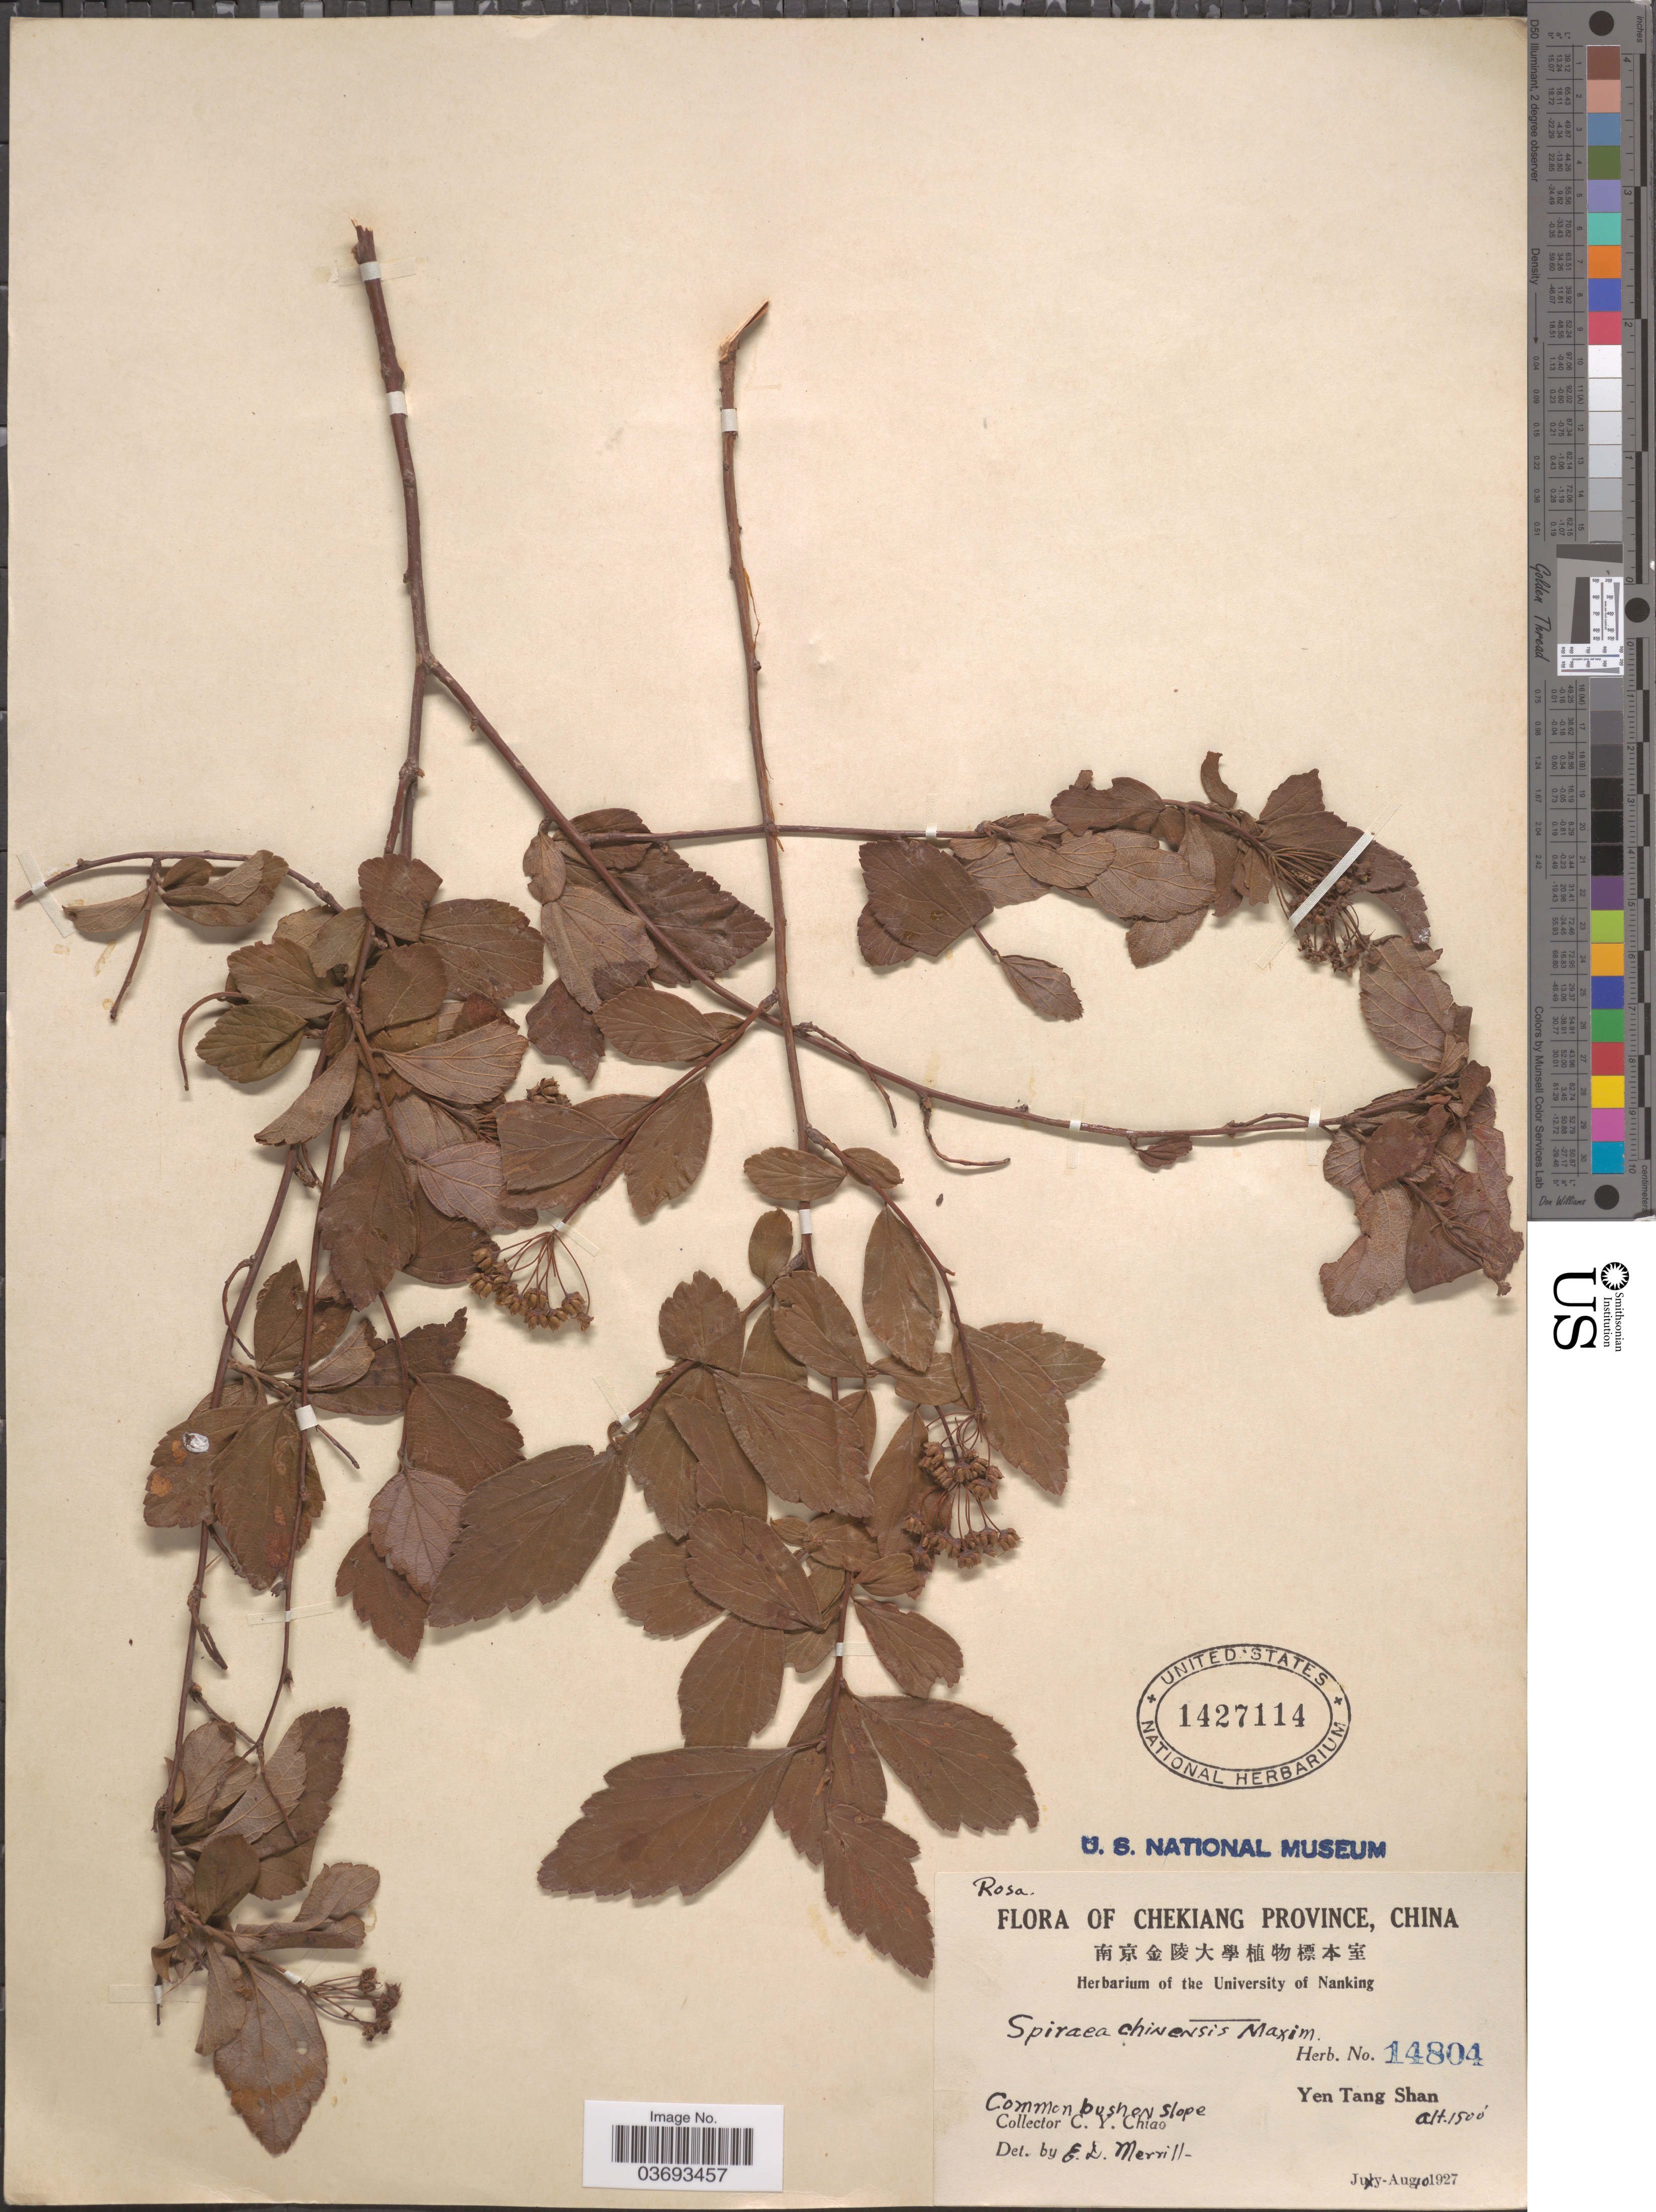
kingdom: Plantae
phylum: Tracheophyta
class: Magnoliopsida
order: Rosales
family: Rosaceae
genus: Spiraea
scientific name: Spiraea chinensis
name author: Maxim.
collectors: C. Y. Chiao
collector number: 14804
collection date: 1927-08-10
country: China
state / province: Zhejiang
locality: Chekiang Province. Yen Tang Shan.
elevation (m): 457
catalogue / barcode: US 1427114